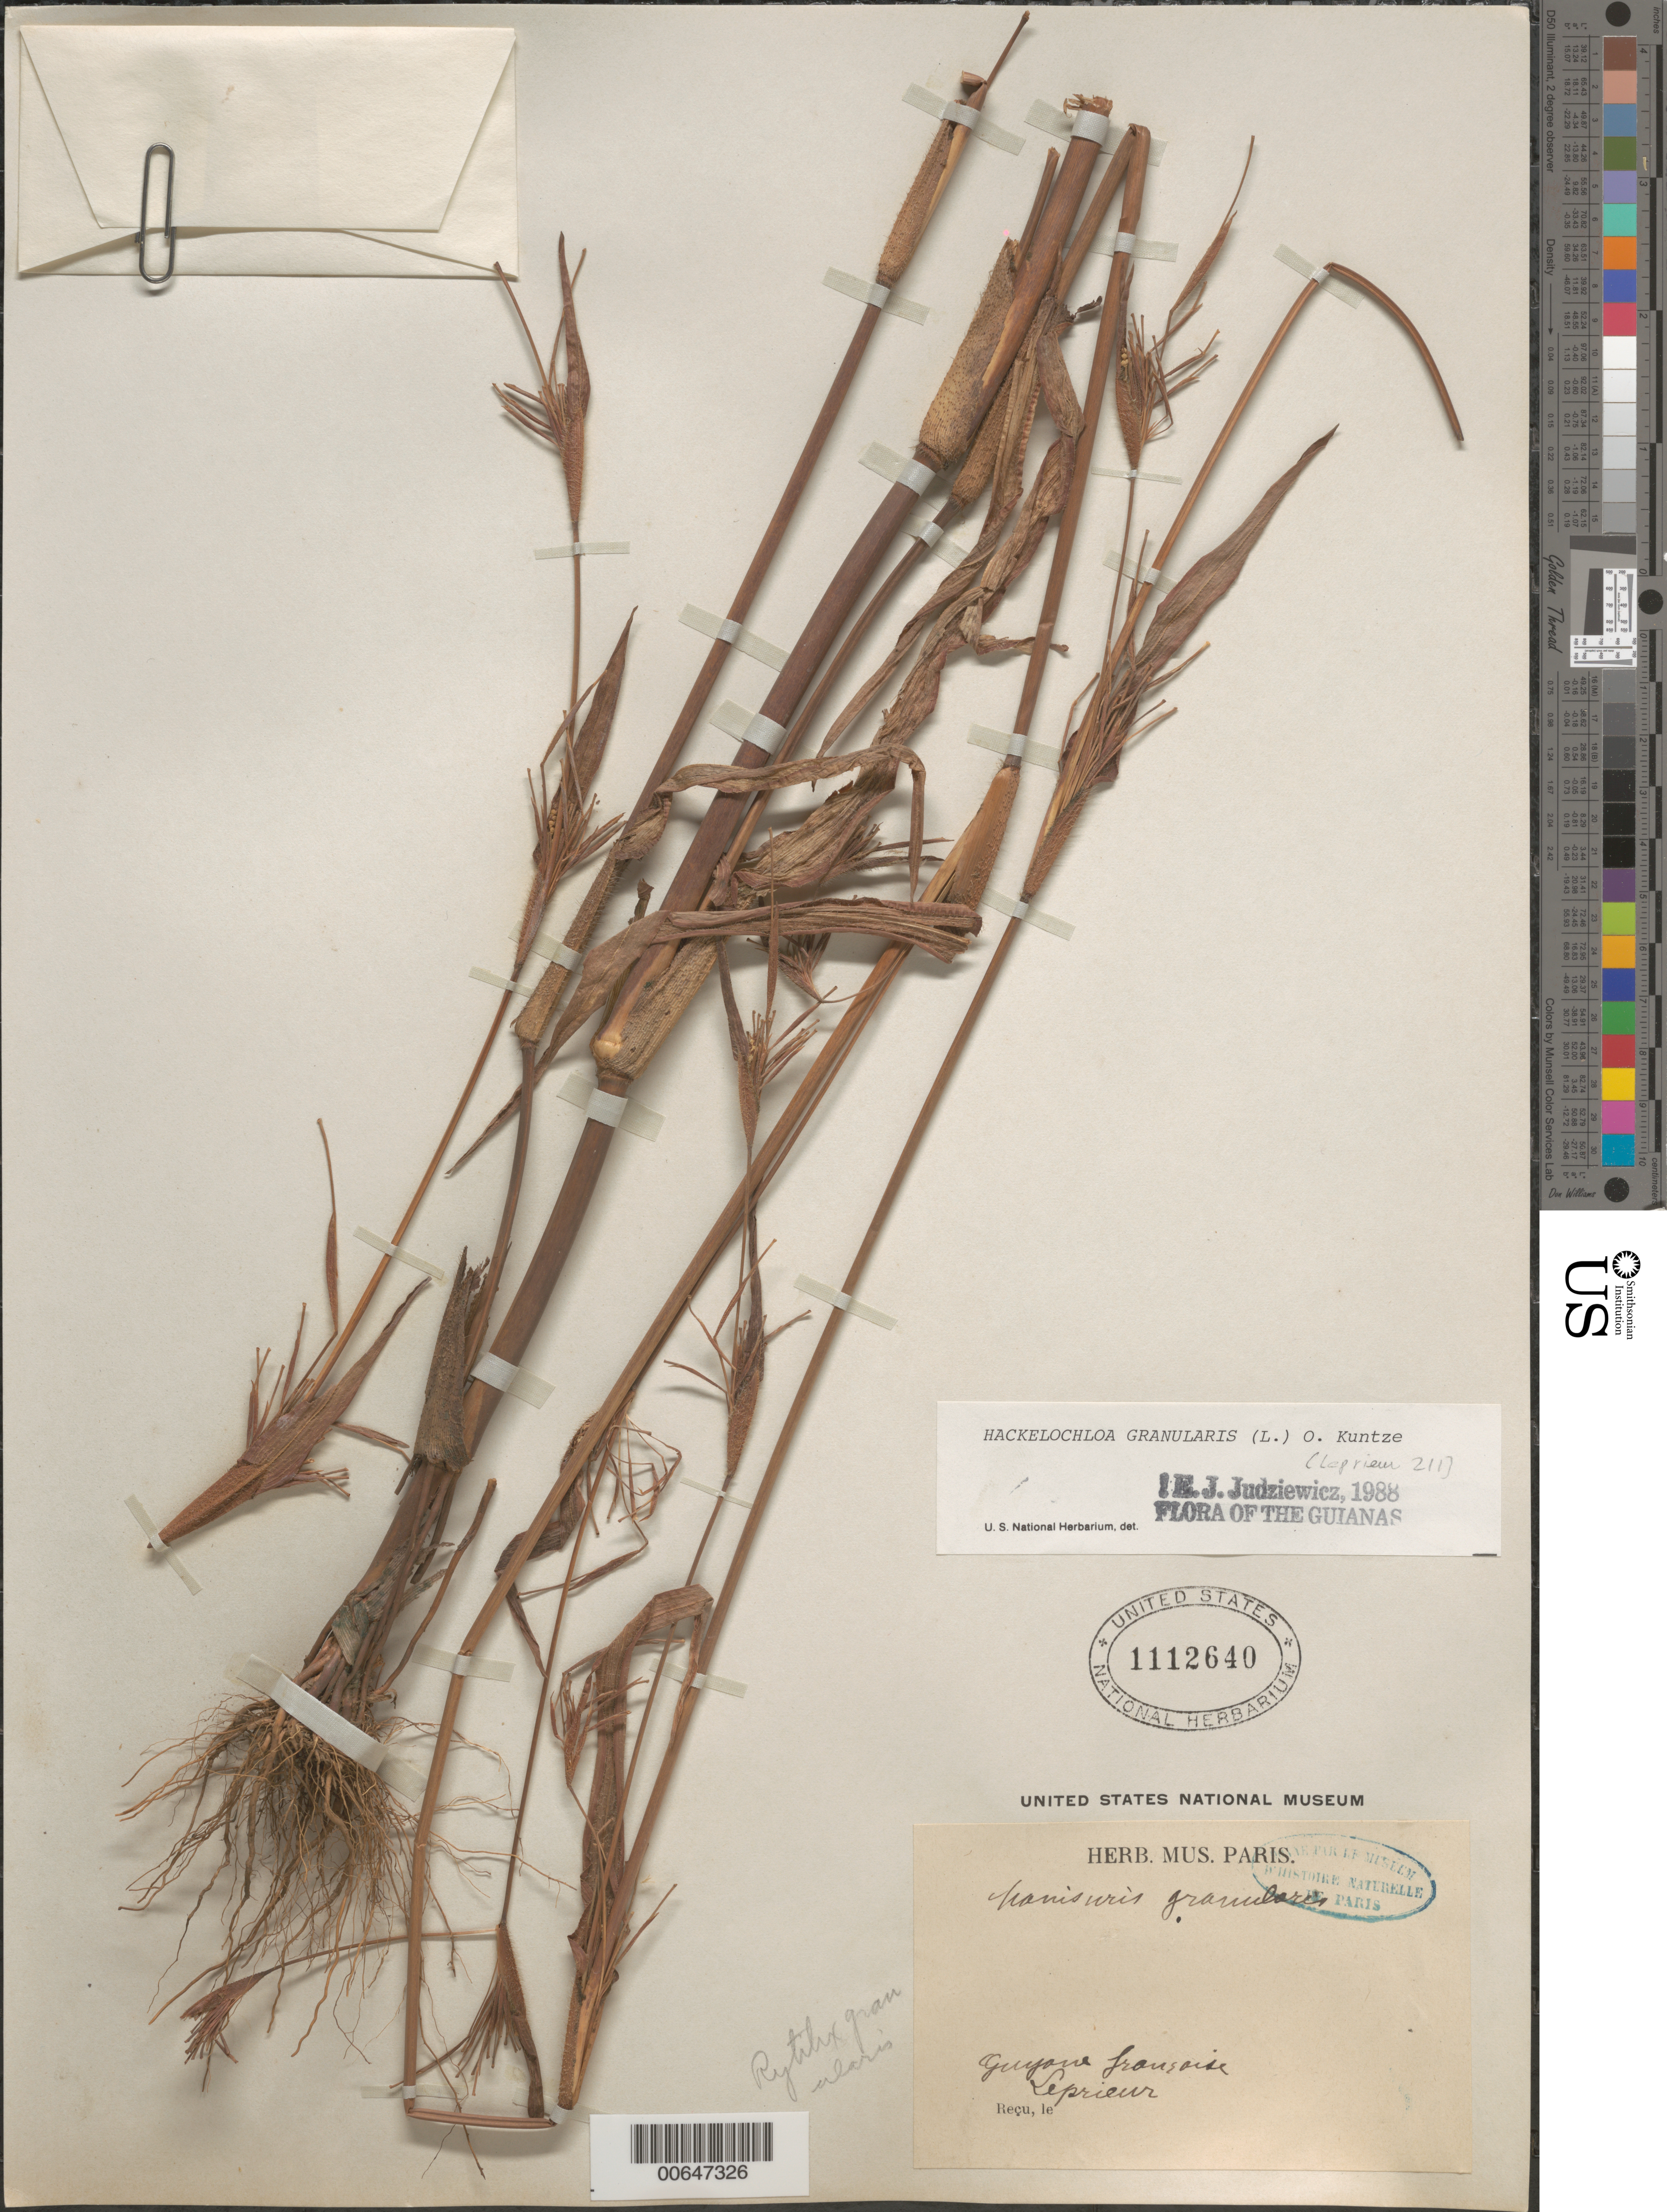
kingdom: Plantae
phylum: Tracheophyta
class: Liliopsida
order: Poales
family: Poaceae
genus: Hackelochloa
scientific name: Hackelochloa granularis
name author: (L.) Kuntze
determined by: Judziewicz, E. J.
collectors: F. M. R. Leprieur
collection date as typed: s.d.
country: French Guiana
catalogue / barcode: US 1112640